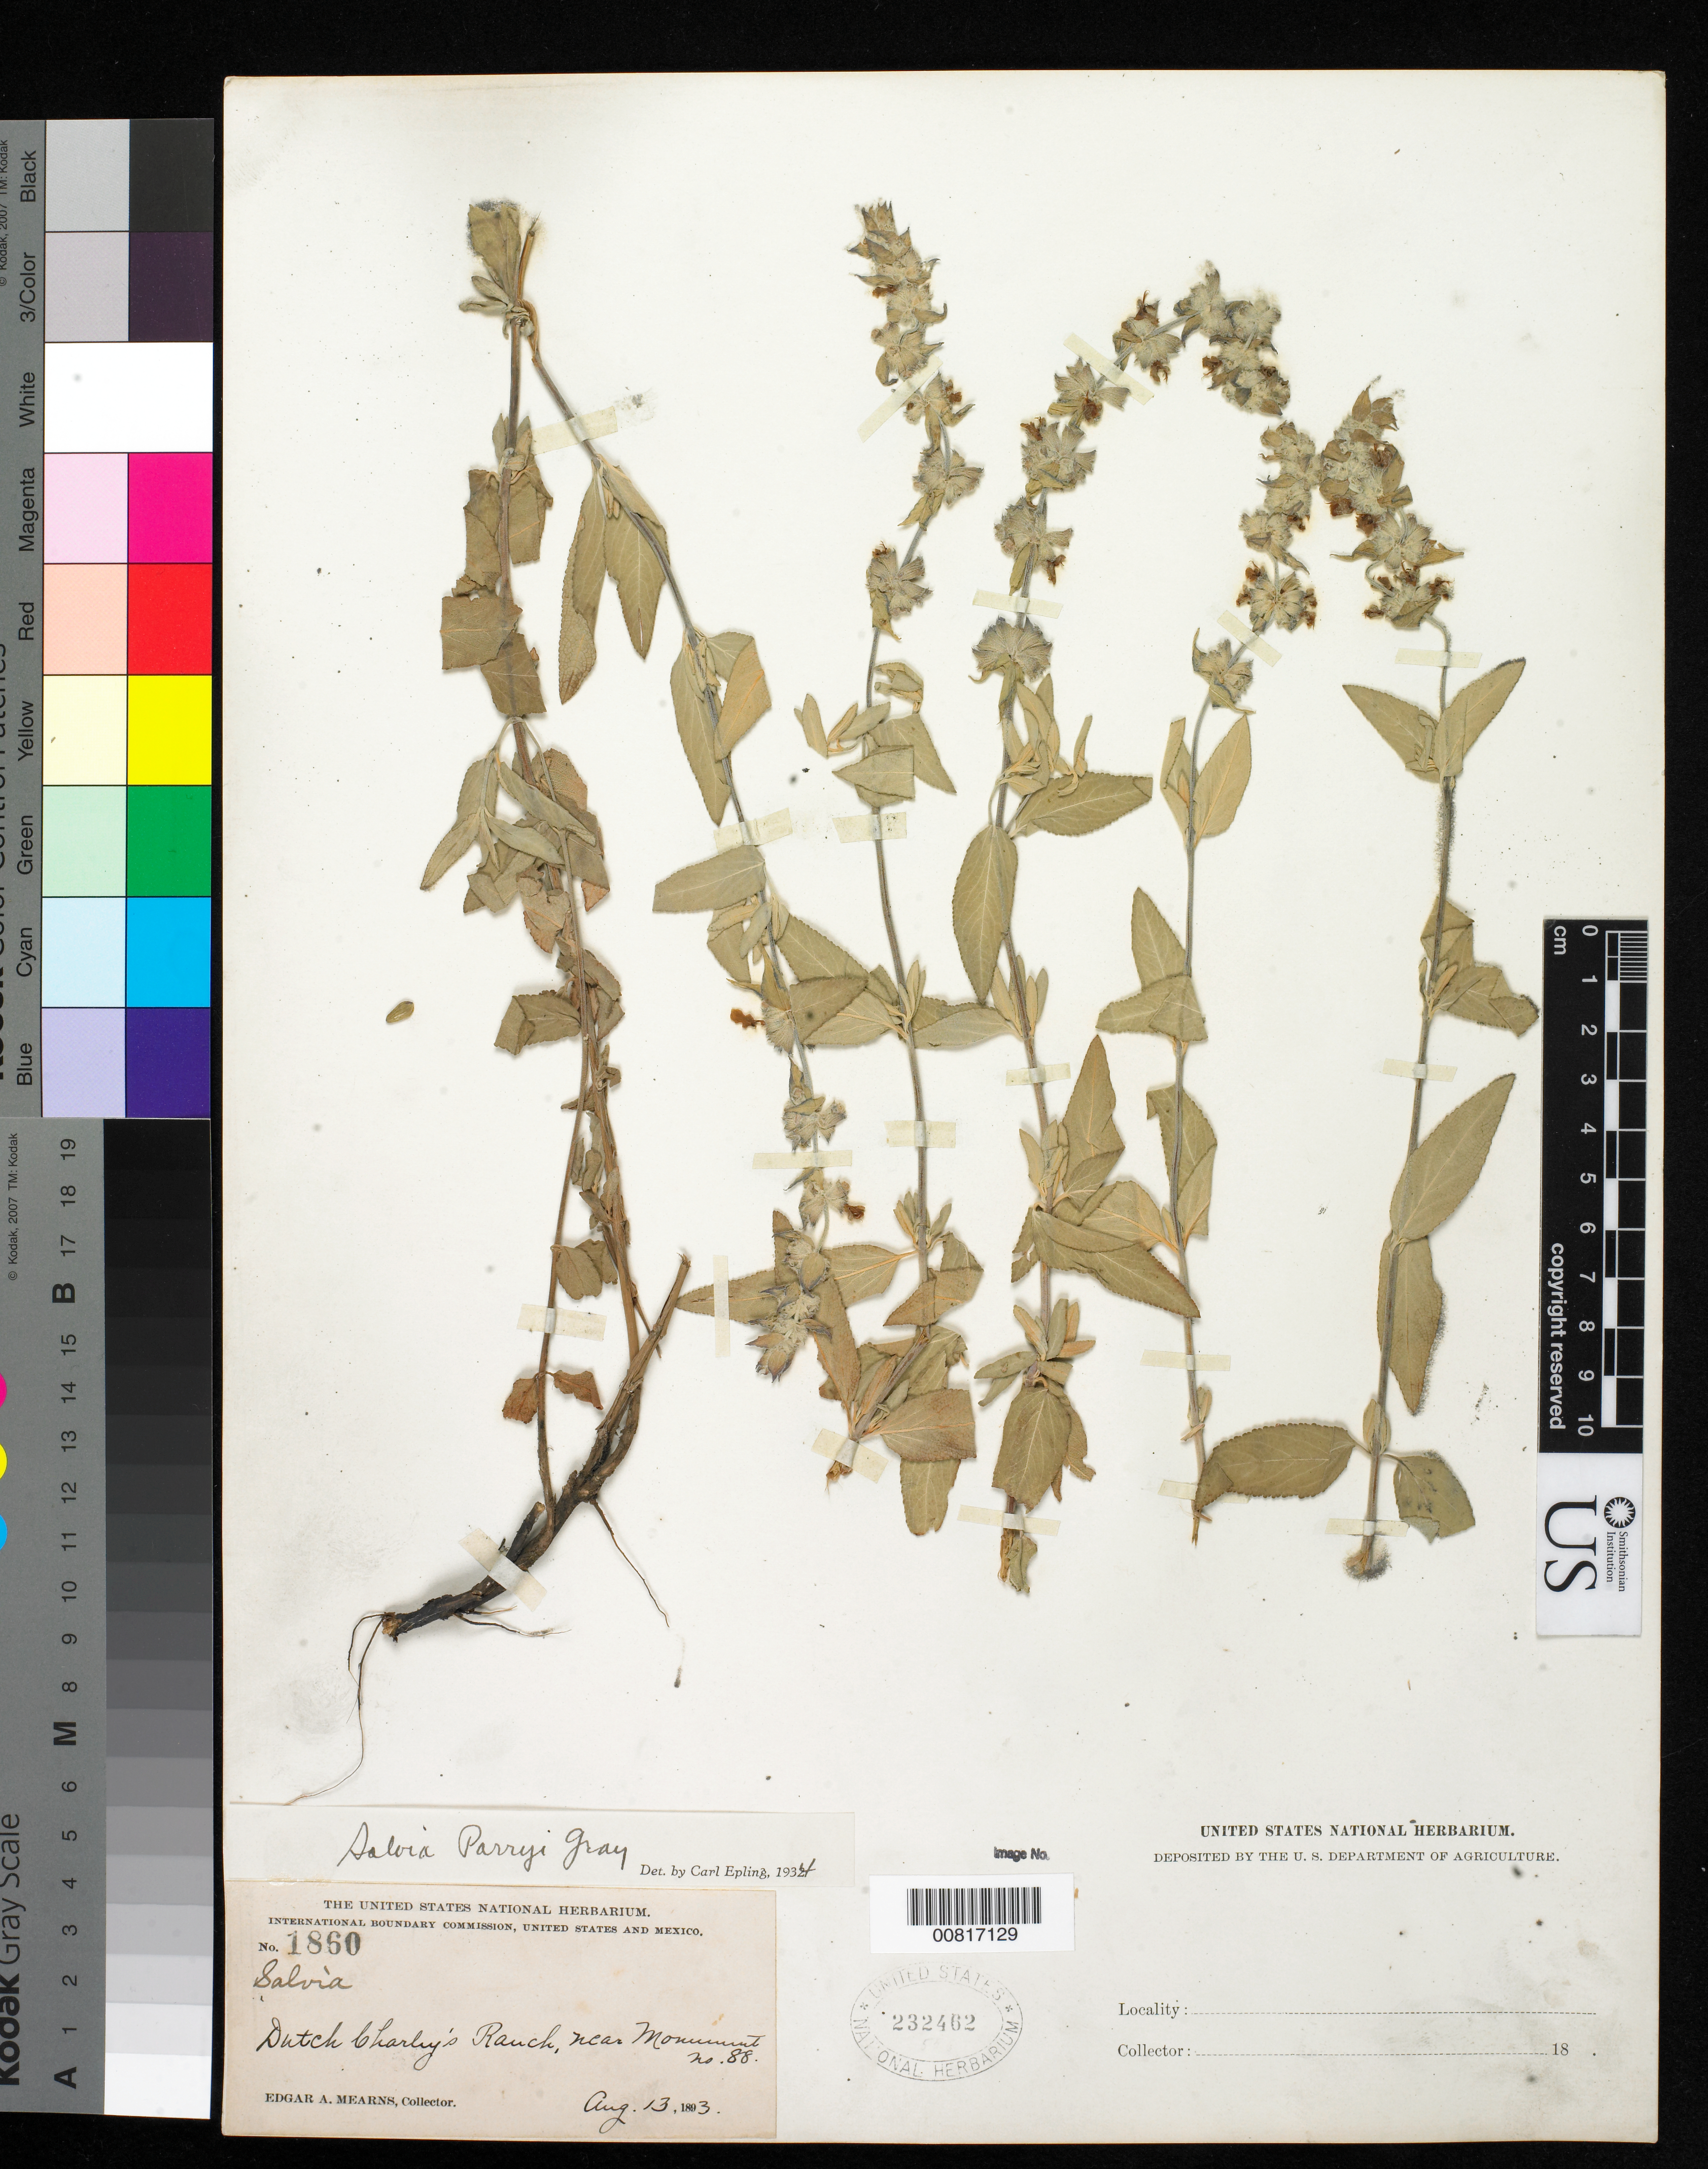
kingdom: Plantae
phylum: Tracheophyta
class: Magnoliopsida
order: Lamiales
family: Lamiaceae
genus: Salvia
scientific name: Salvia parryi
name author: A. Gray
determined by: Epling, C. C.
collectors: E. A. Mearns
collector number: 1860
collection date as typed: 13 Aug 1893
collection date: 1893-08-13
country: United States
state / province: Arizona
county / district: Cochise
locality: Dutch Charley's Ranch, near monument no. 88.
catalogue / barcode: US 232462